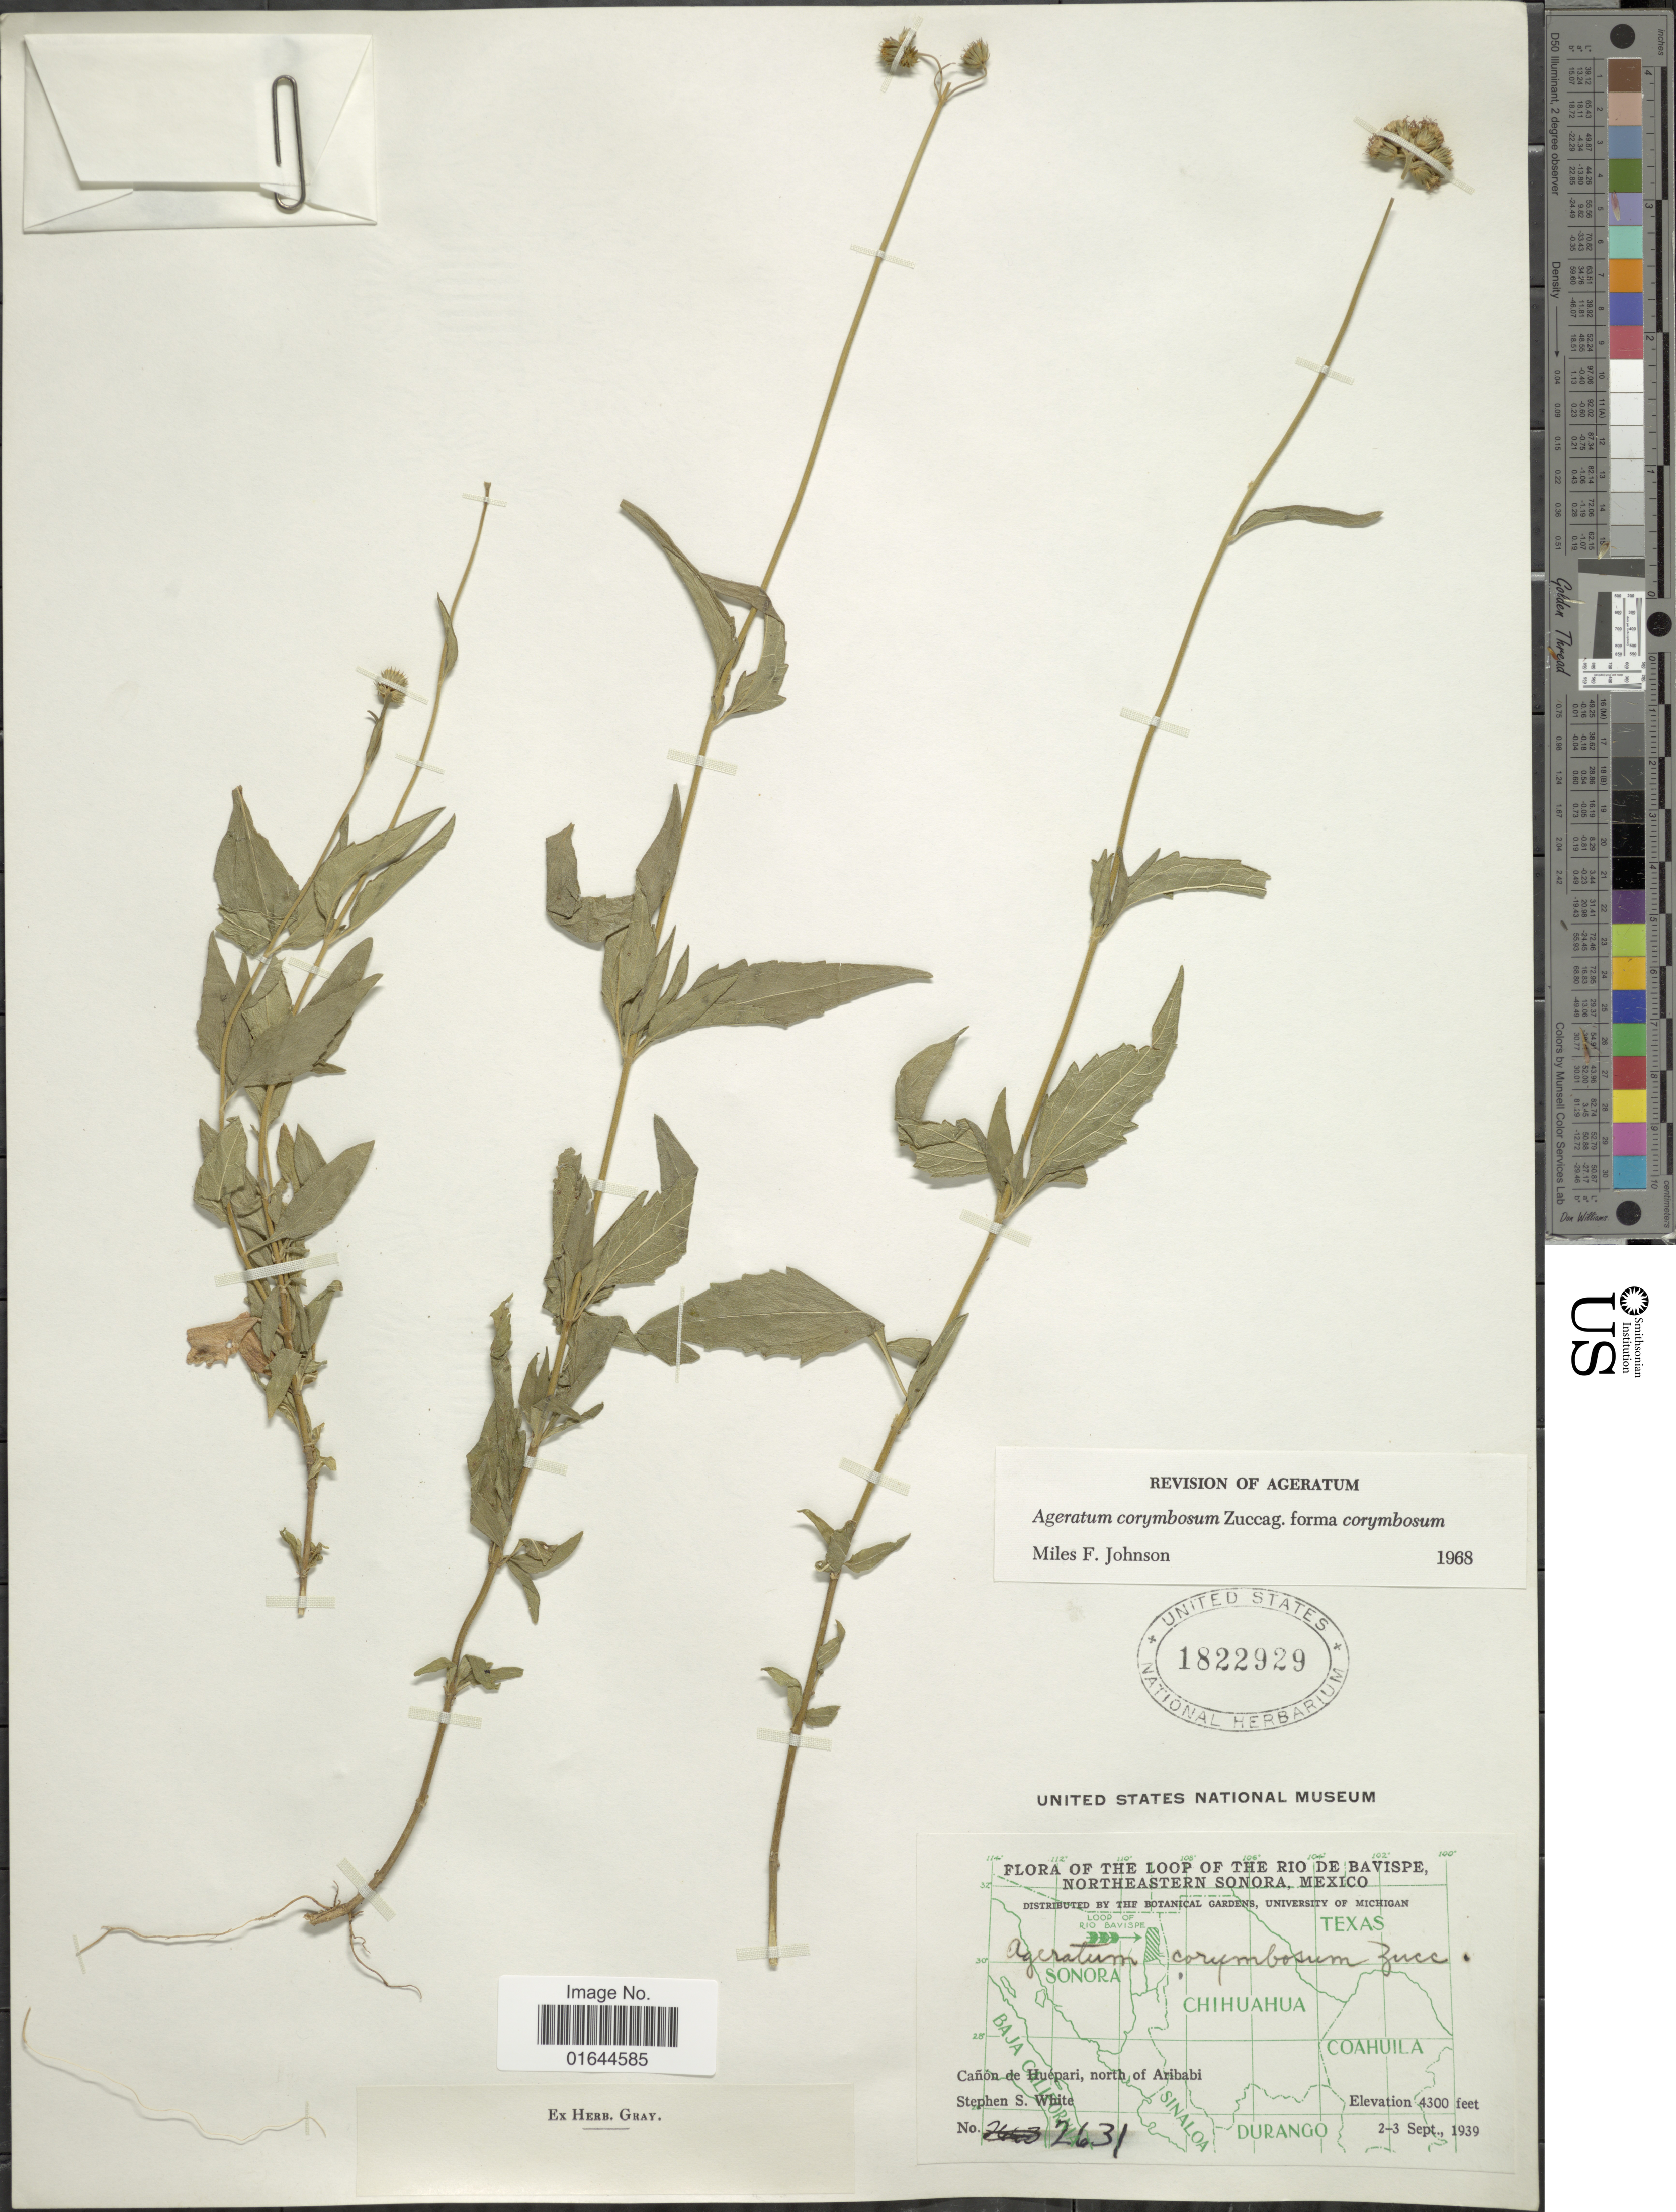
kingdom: Plantae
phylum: Tracheophyta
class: Magnoliopsida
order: Asterales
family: Asteraceae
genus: Ageratum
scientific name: Ageratum corymbosum f. corymbosum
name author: Zuccagni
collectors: S. S. White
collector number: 2631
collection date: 1939-09-02/1939-09-03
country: Mexico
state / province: Sonora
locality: The Rio de Bavispe, Northeastern Sonora, Mexico, Canon de Huepari, north of Aribari.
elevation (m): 1311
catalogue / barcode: US 1822929